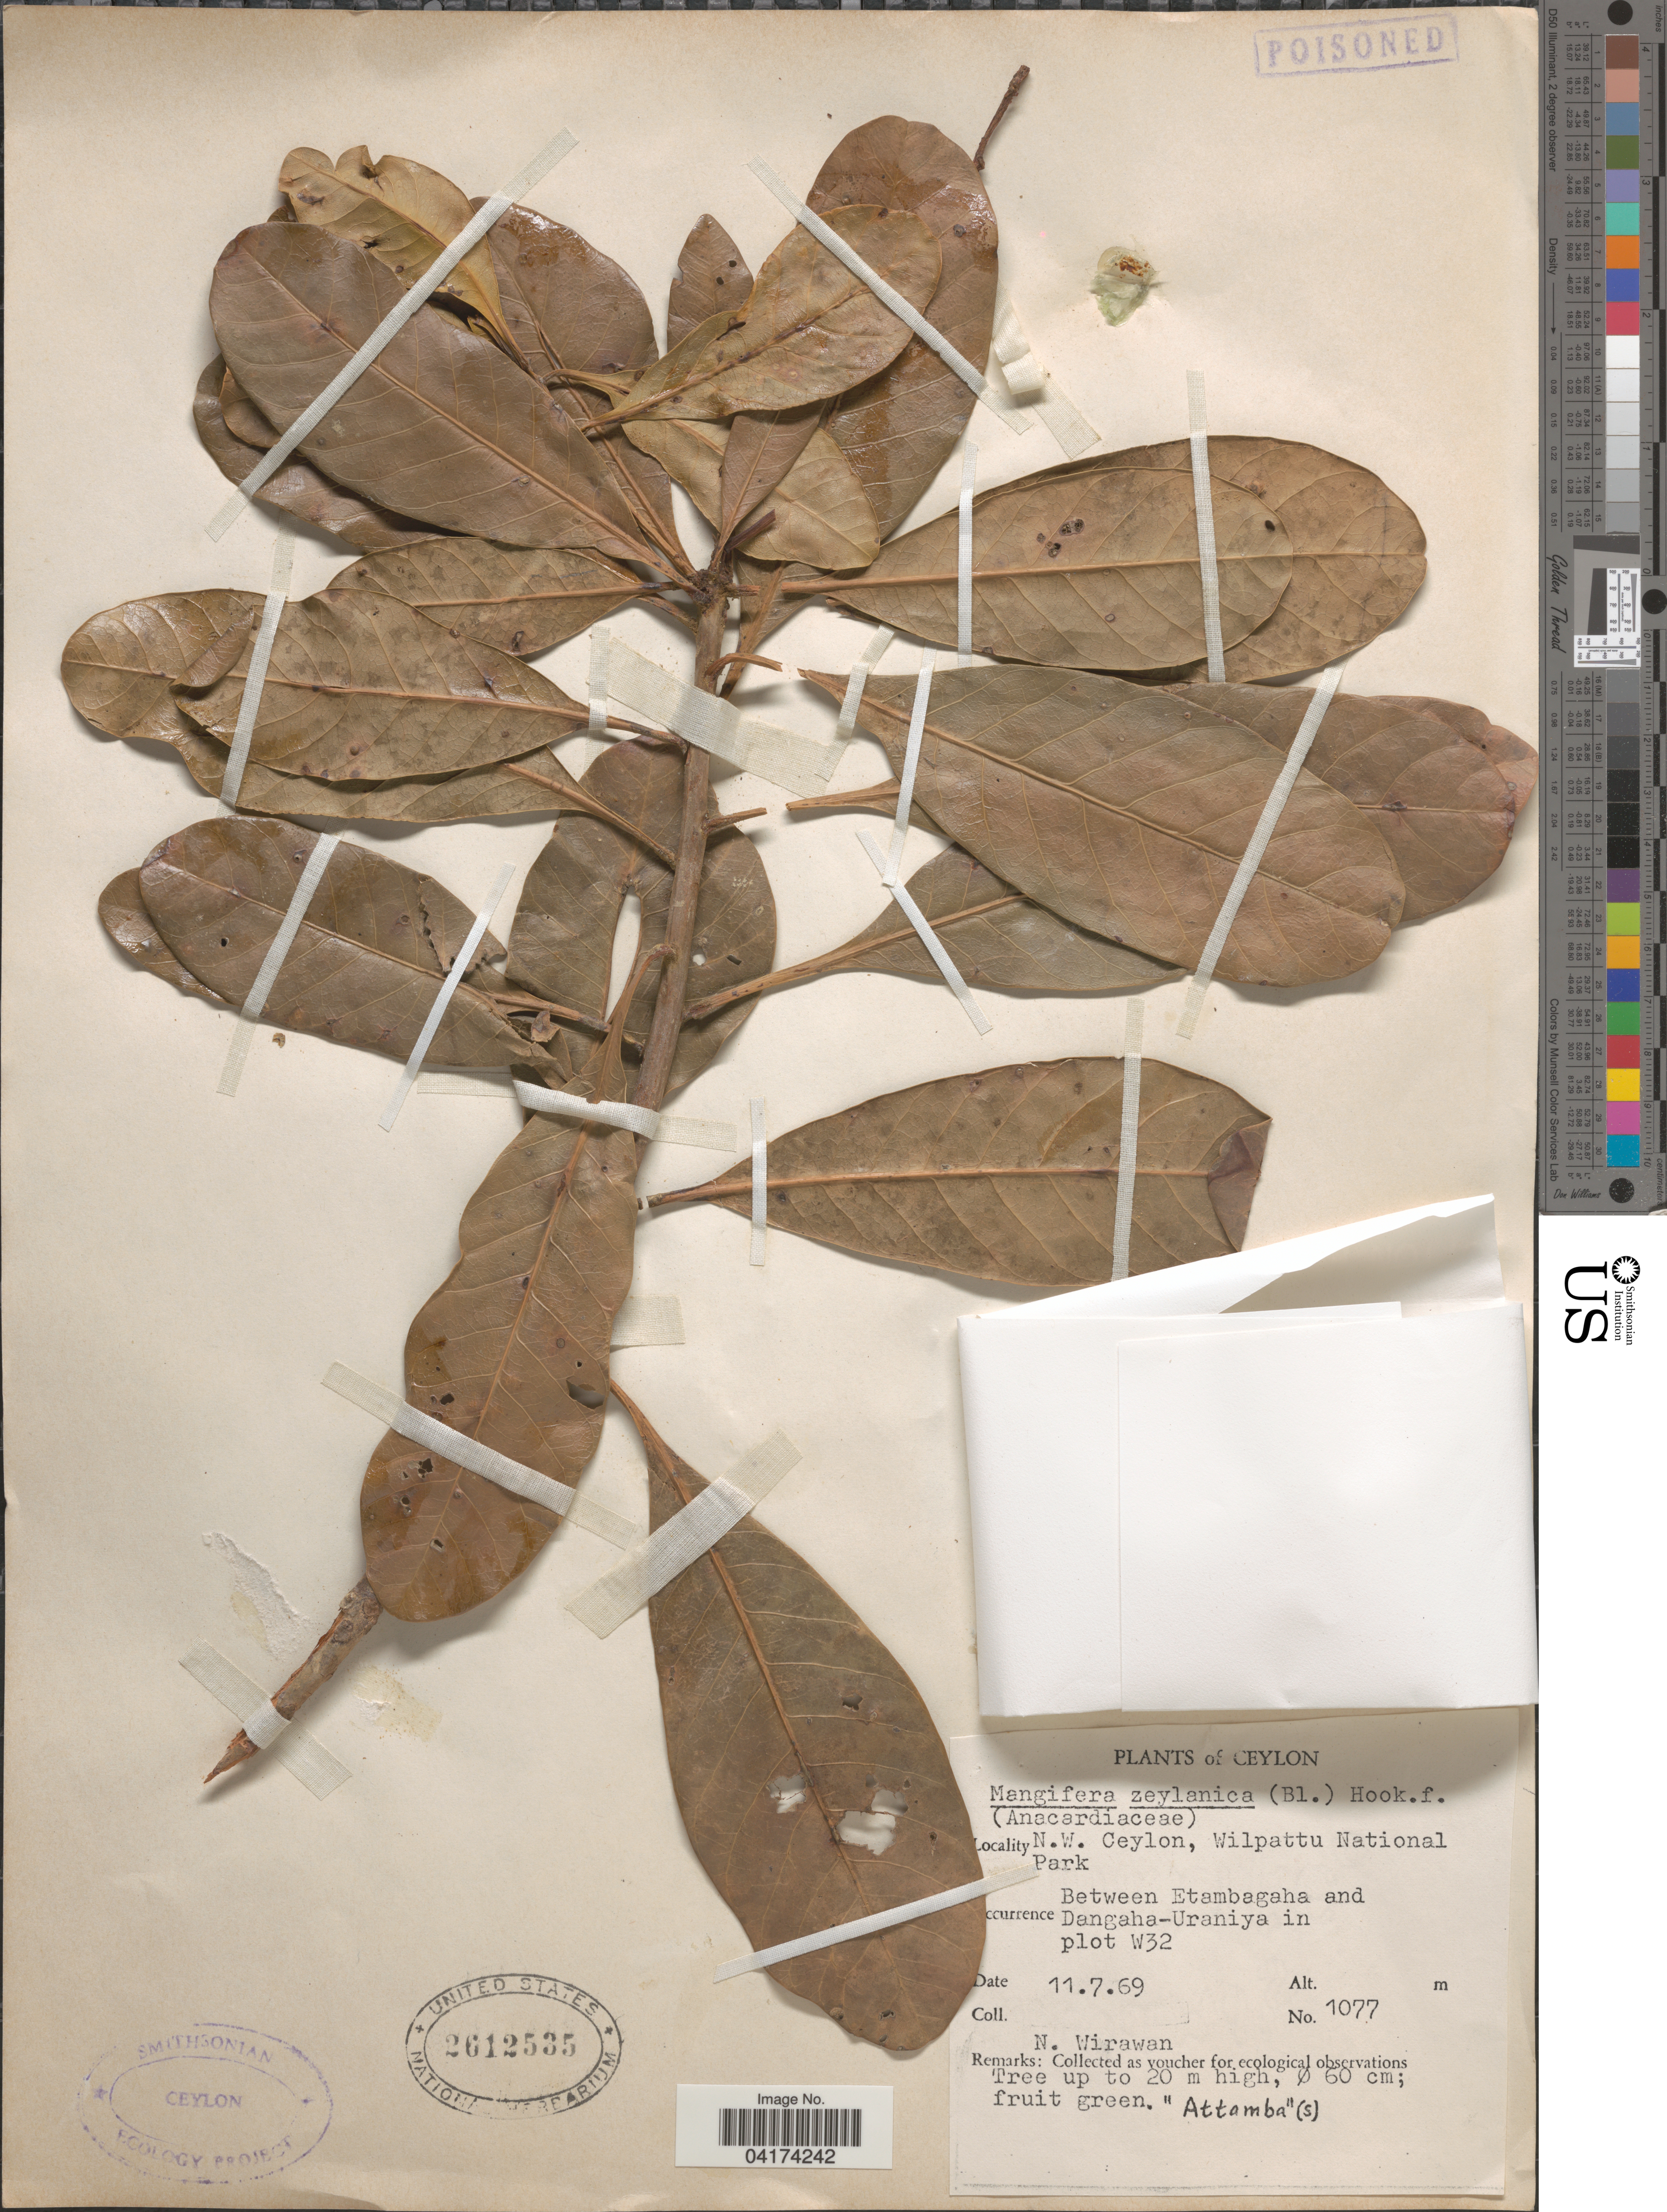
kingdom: Plantae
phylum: Tracheophyta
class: Magnoliopsida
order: Sapindales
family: Anacardiaceae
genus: Mangifera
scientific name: Mangifera zeylanica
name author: (Blume) Hook. f.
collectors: N. Wirawan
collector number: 1077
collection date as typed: Transcribed d/m/y: 11/7/69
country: Sri Lanka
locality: Ceylon;. N.W. Ceylon, Wilpattu National Park. Between Etambagaha and Dangaha-Uraniya in plot W32.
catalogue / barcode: US 2612535